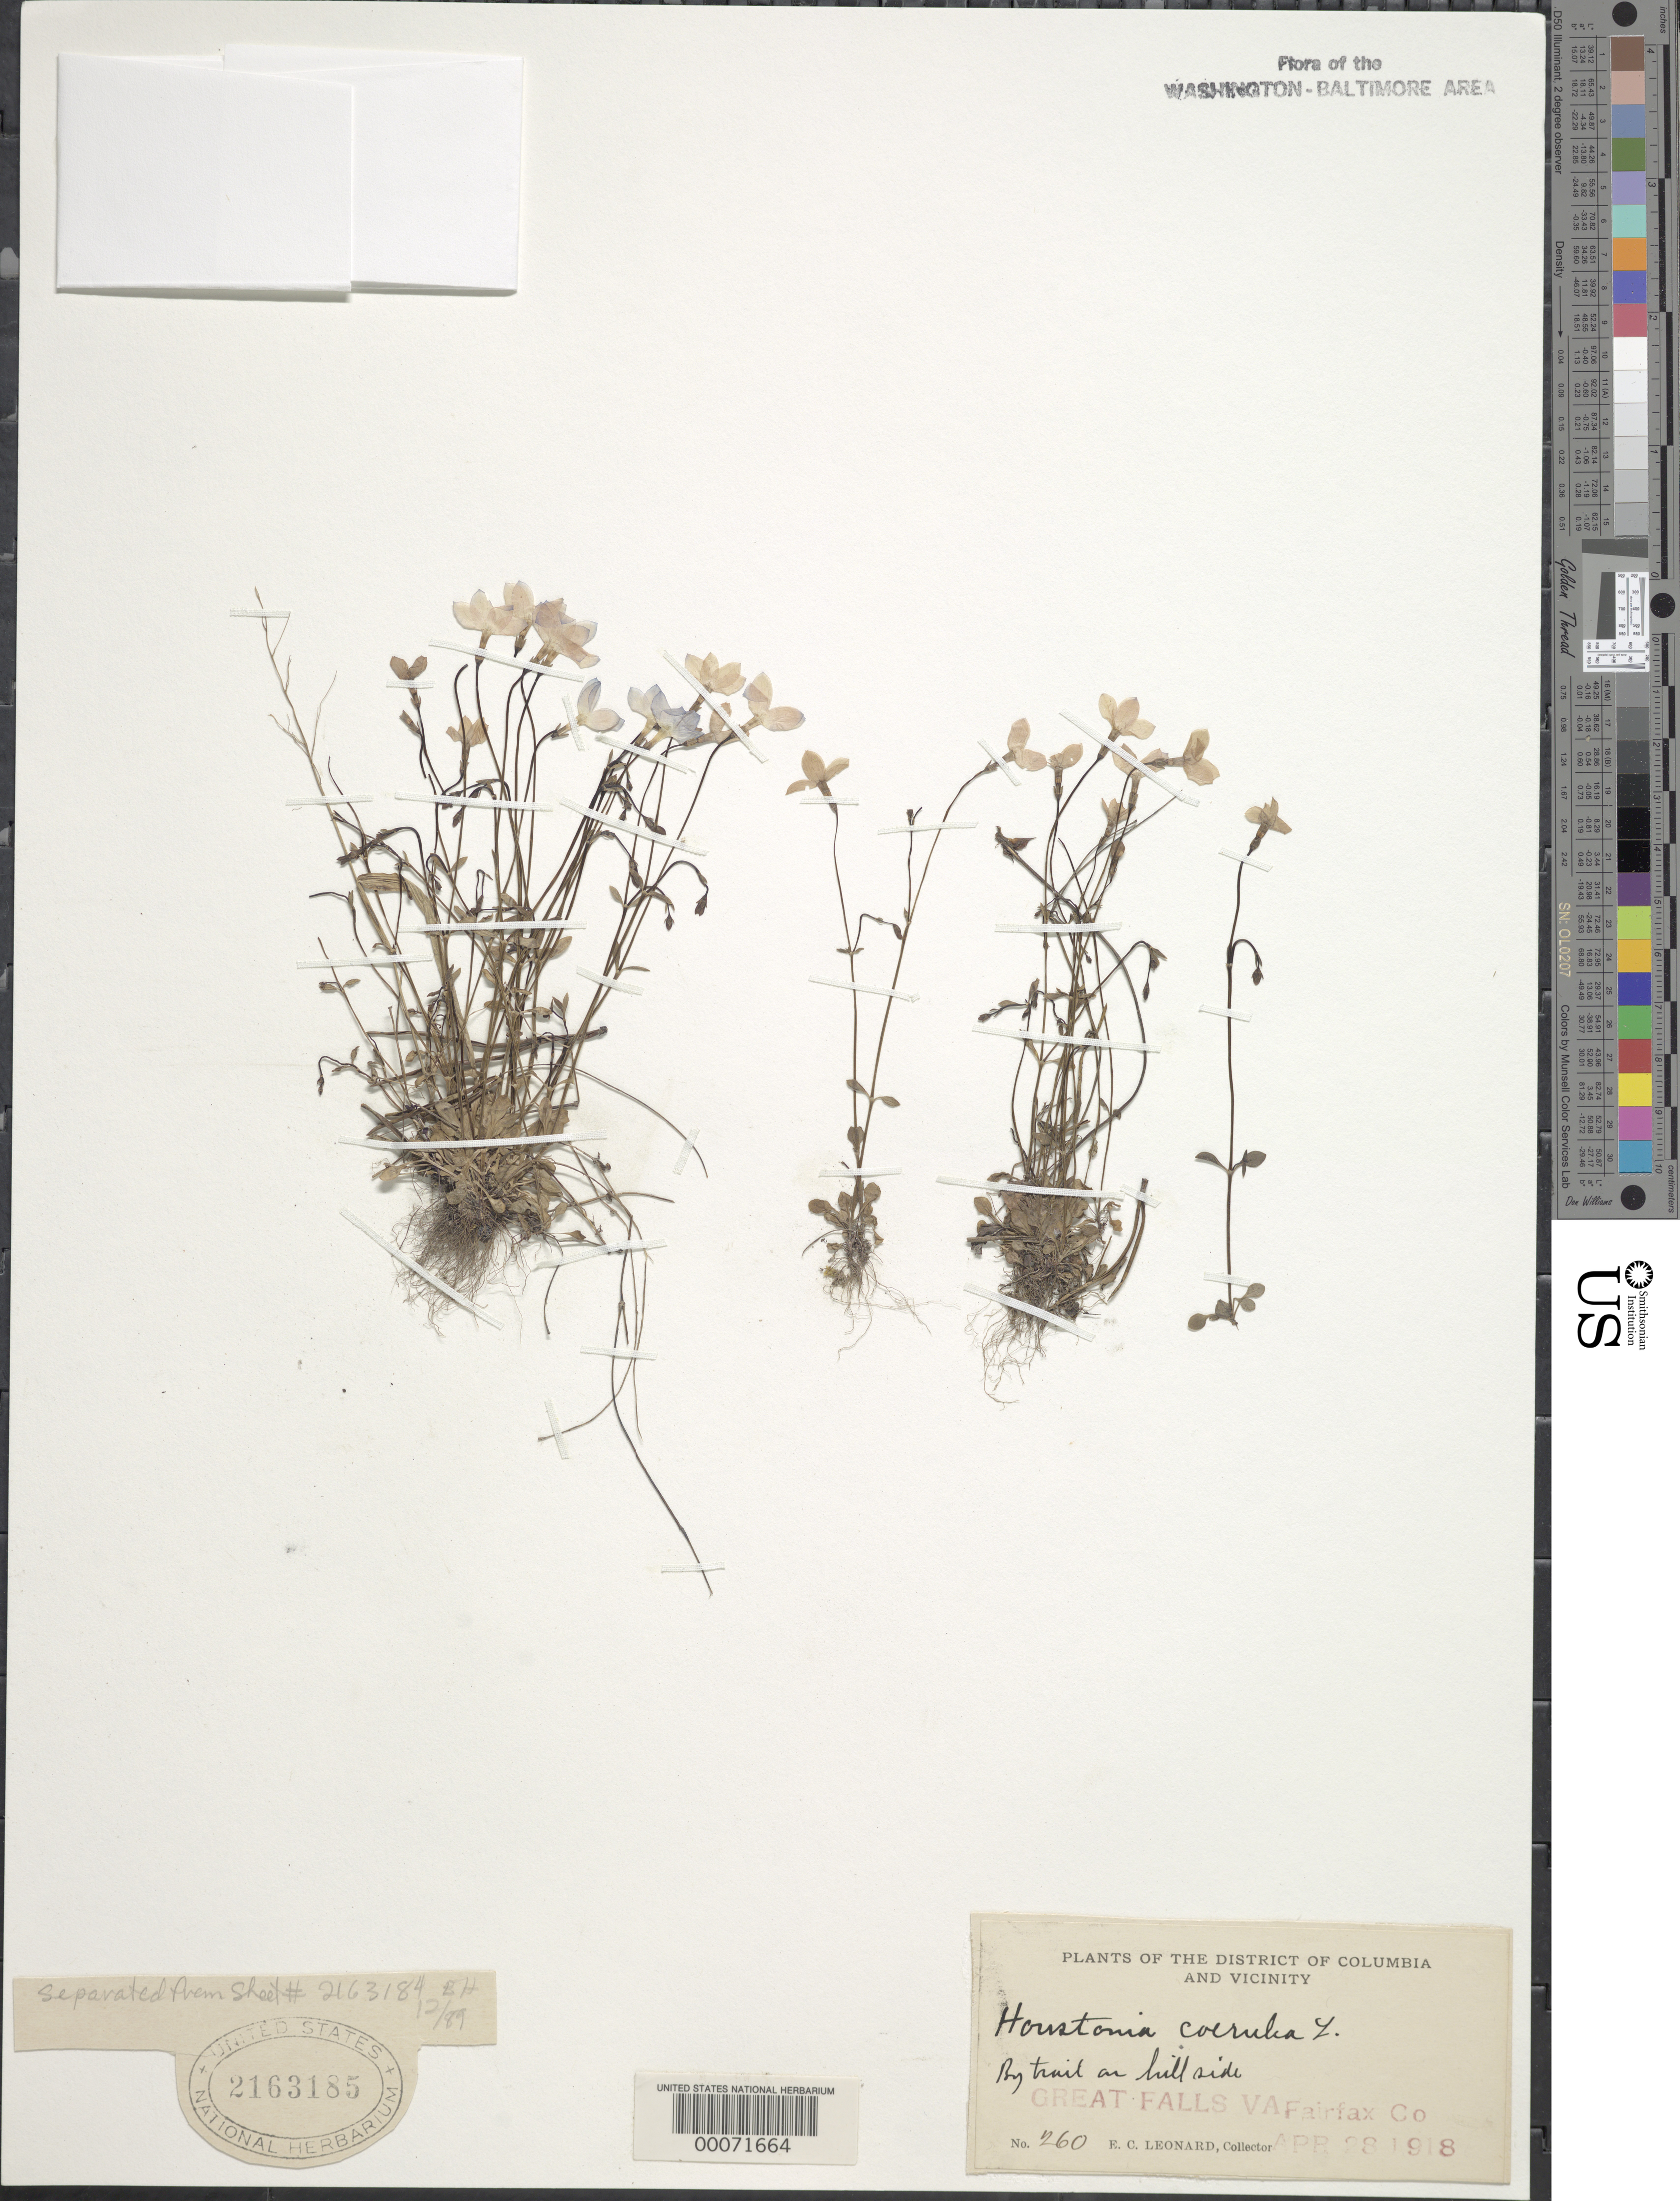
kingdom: Plantae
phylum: Tracheophyta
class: Magnoliopsida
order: Gentianales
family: Rubiaceae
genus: Houstonia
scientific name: Houstonia caerulea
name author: L.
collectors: E. C. Leonard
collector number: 260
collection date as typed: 28 Apr 1918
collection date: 1918-04-28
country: United States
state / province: Virginia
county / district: Fairfax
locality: Great Falls C. and O. Canal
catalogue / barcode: US 2163185